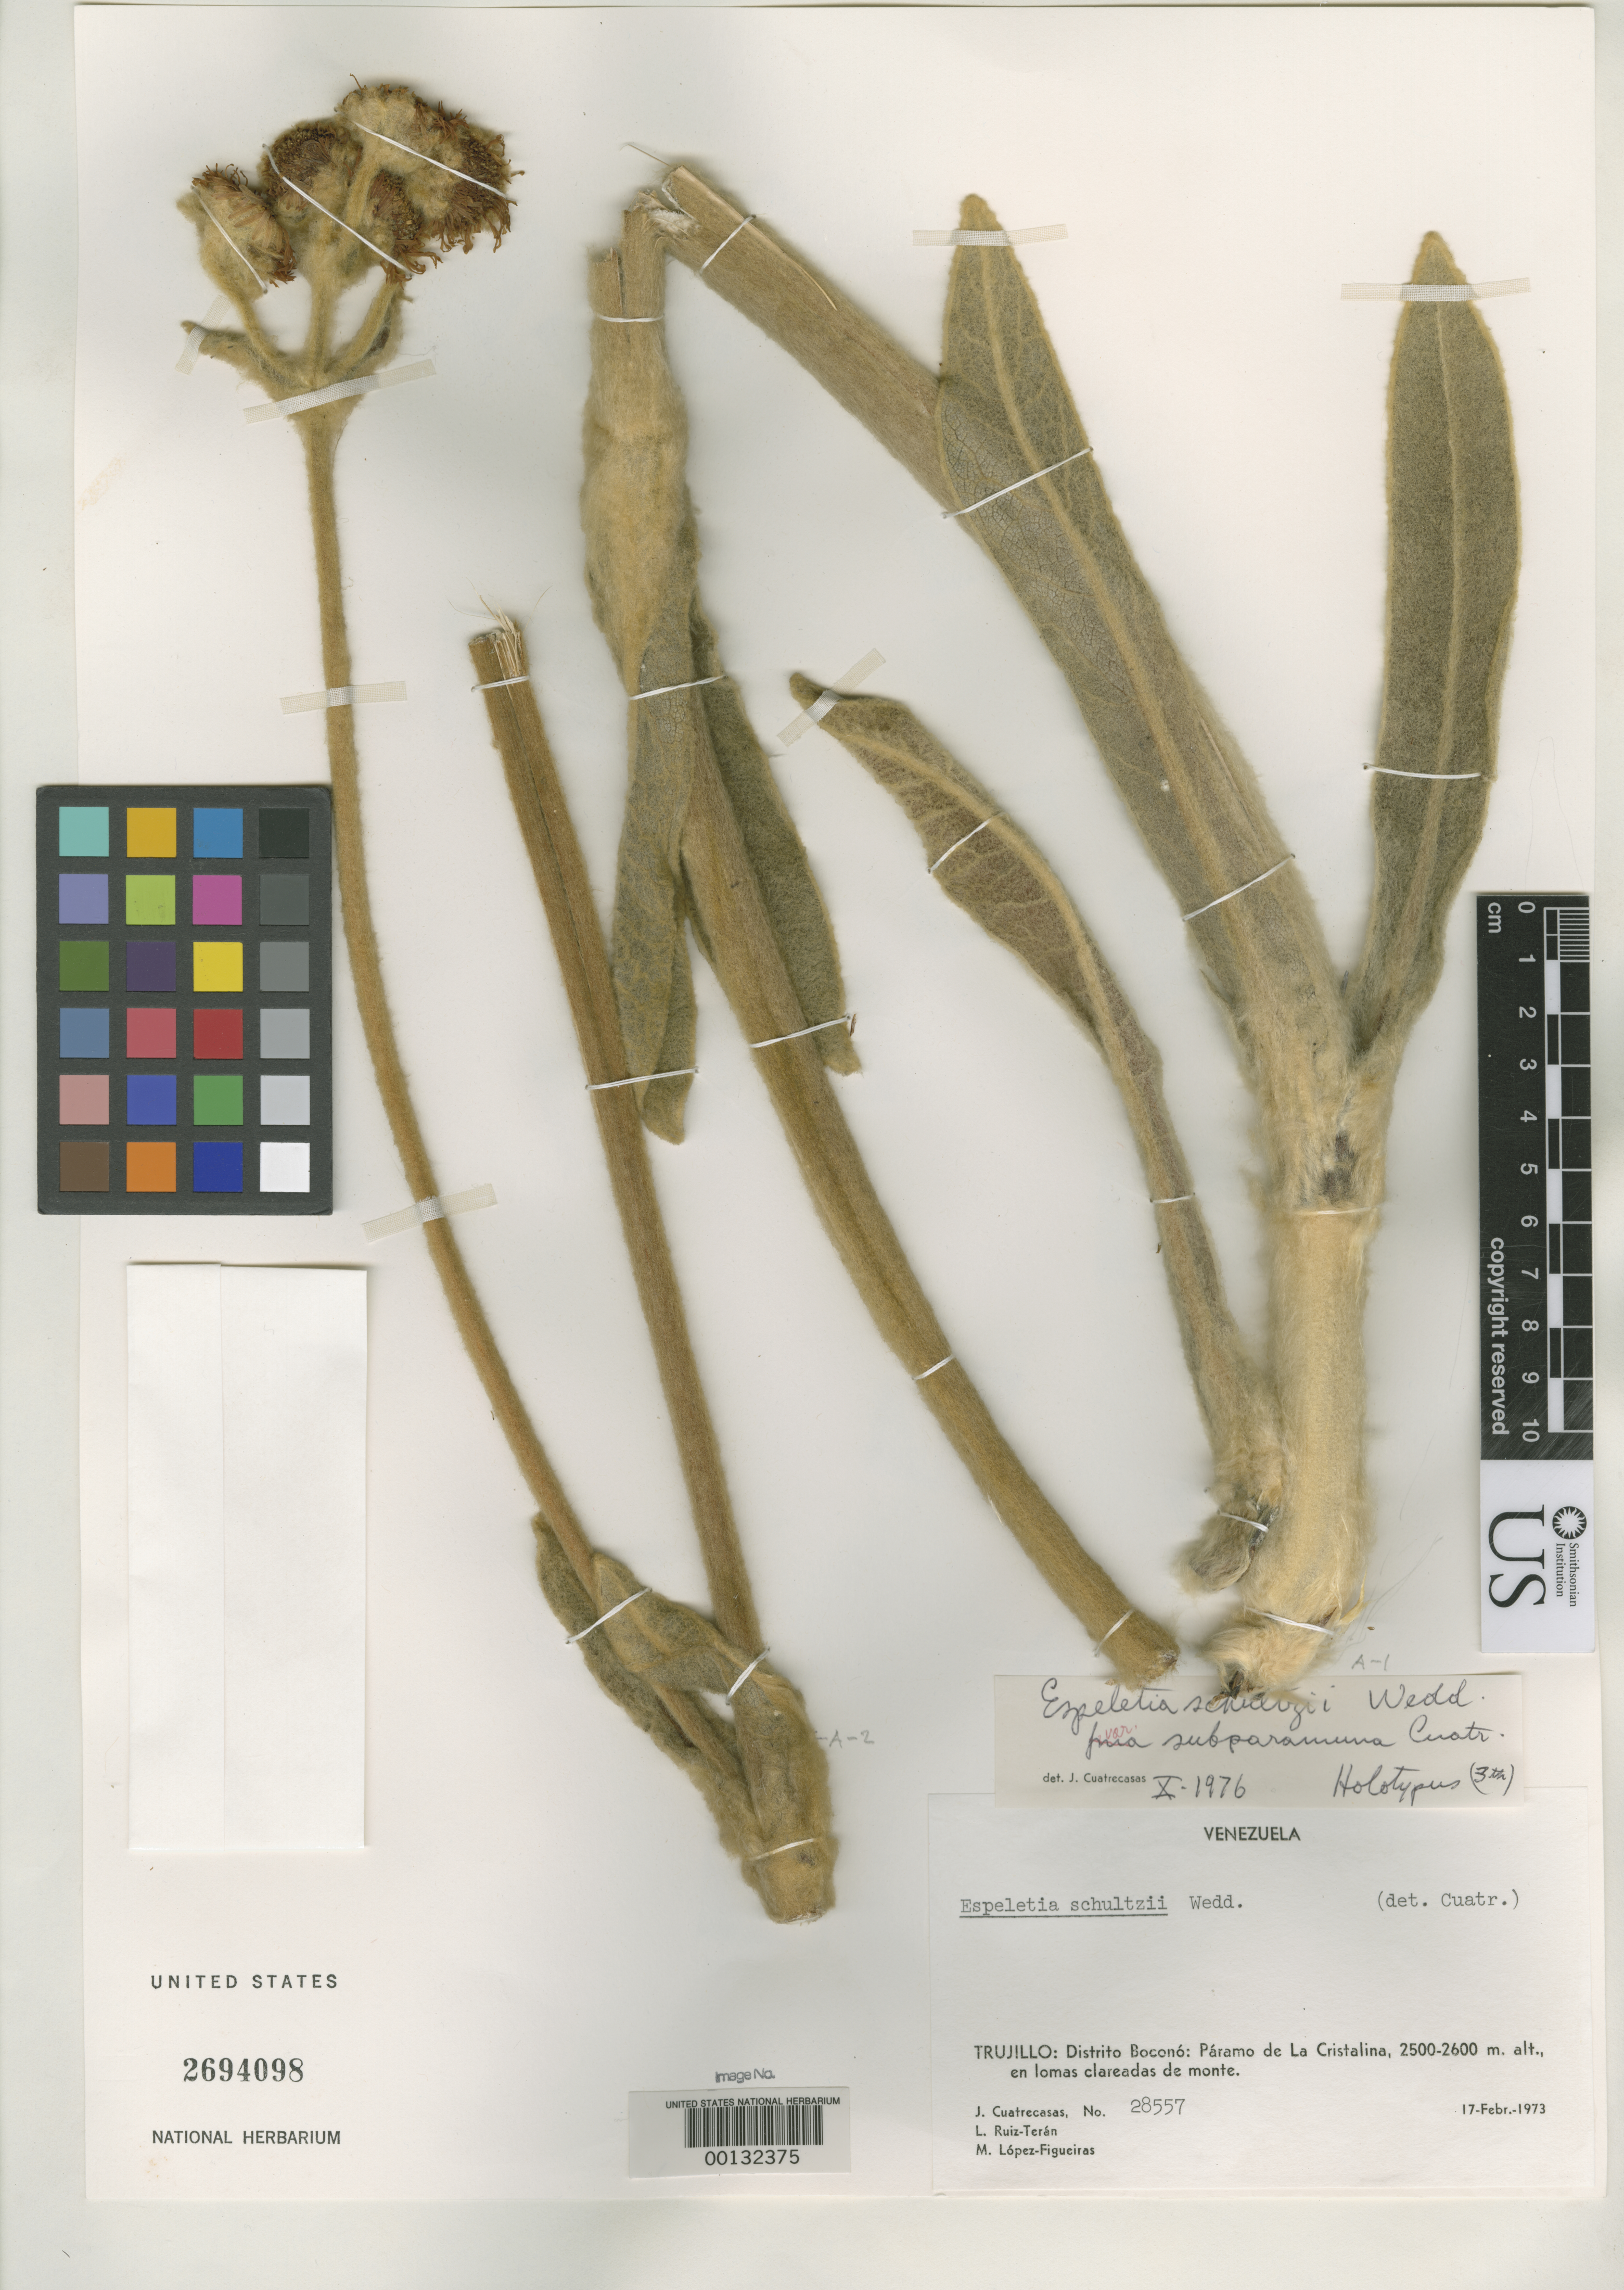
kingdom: Plantae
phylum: Tracheophyta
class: Magnoliopsida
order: Asterales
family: Asteraceae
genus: Espeletia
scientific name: Espeletia schultzii var. subparamuna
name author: Cuatrec.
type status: Holotype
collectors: J. Cuatrecasas, L. E. Ruíz-Terán & M. López Figueiras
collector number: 28557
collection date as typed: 17 Feb 1973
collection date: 1973-02-17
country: Venezuela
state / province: Trujillo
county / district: Bocono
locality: Páramo de La Cristalina, Lomas Clareados de Monte. [Páramo de La Cristalina, sunlit (?) hills of Monte.]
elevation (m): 2500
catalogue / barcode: US 2694098